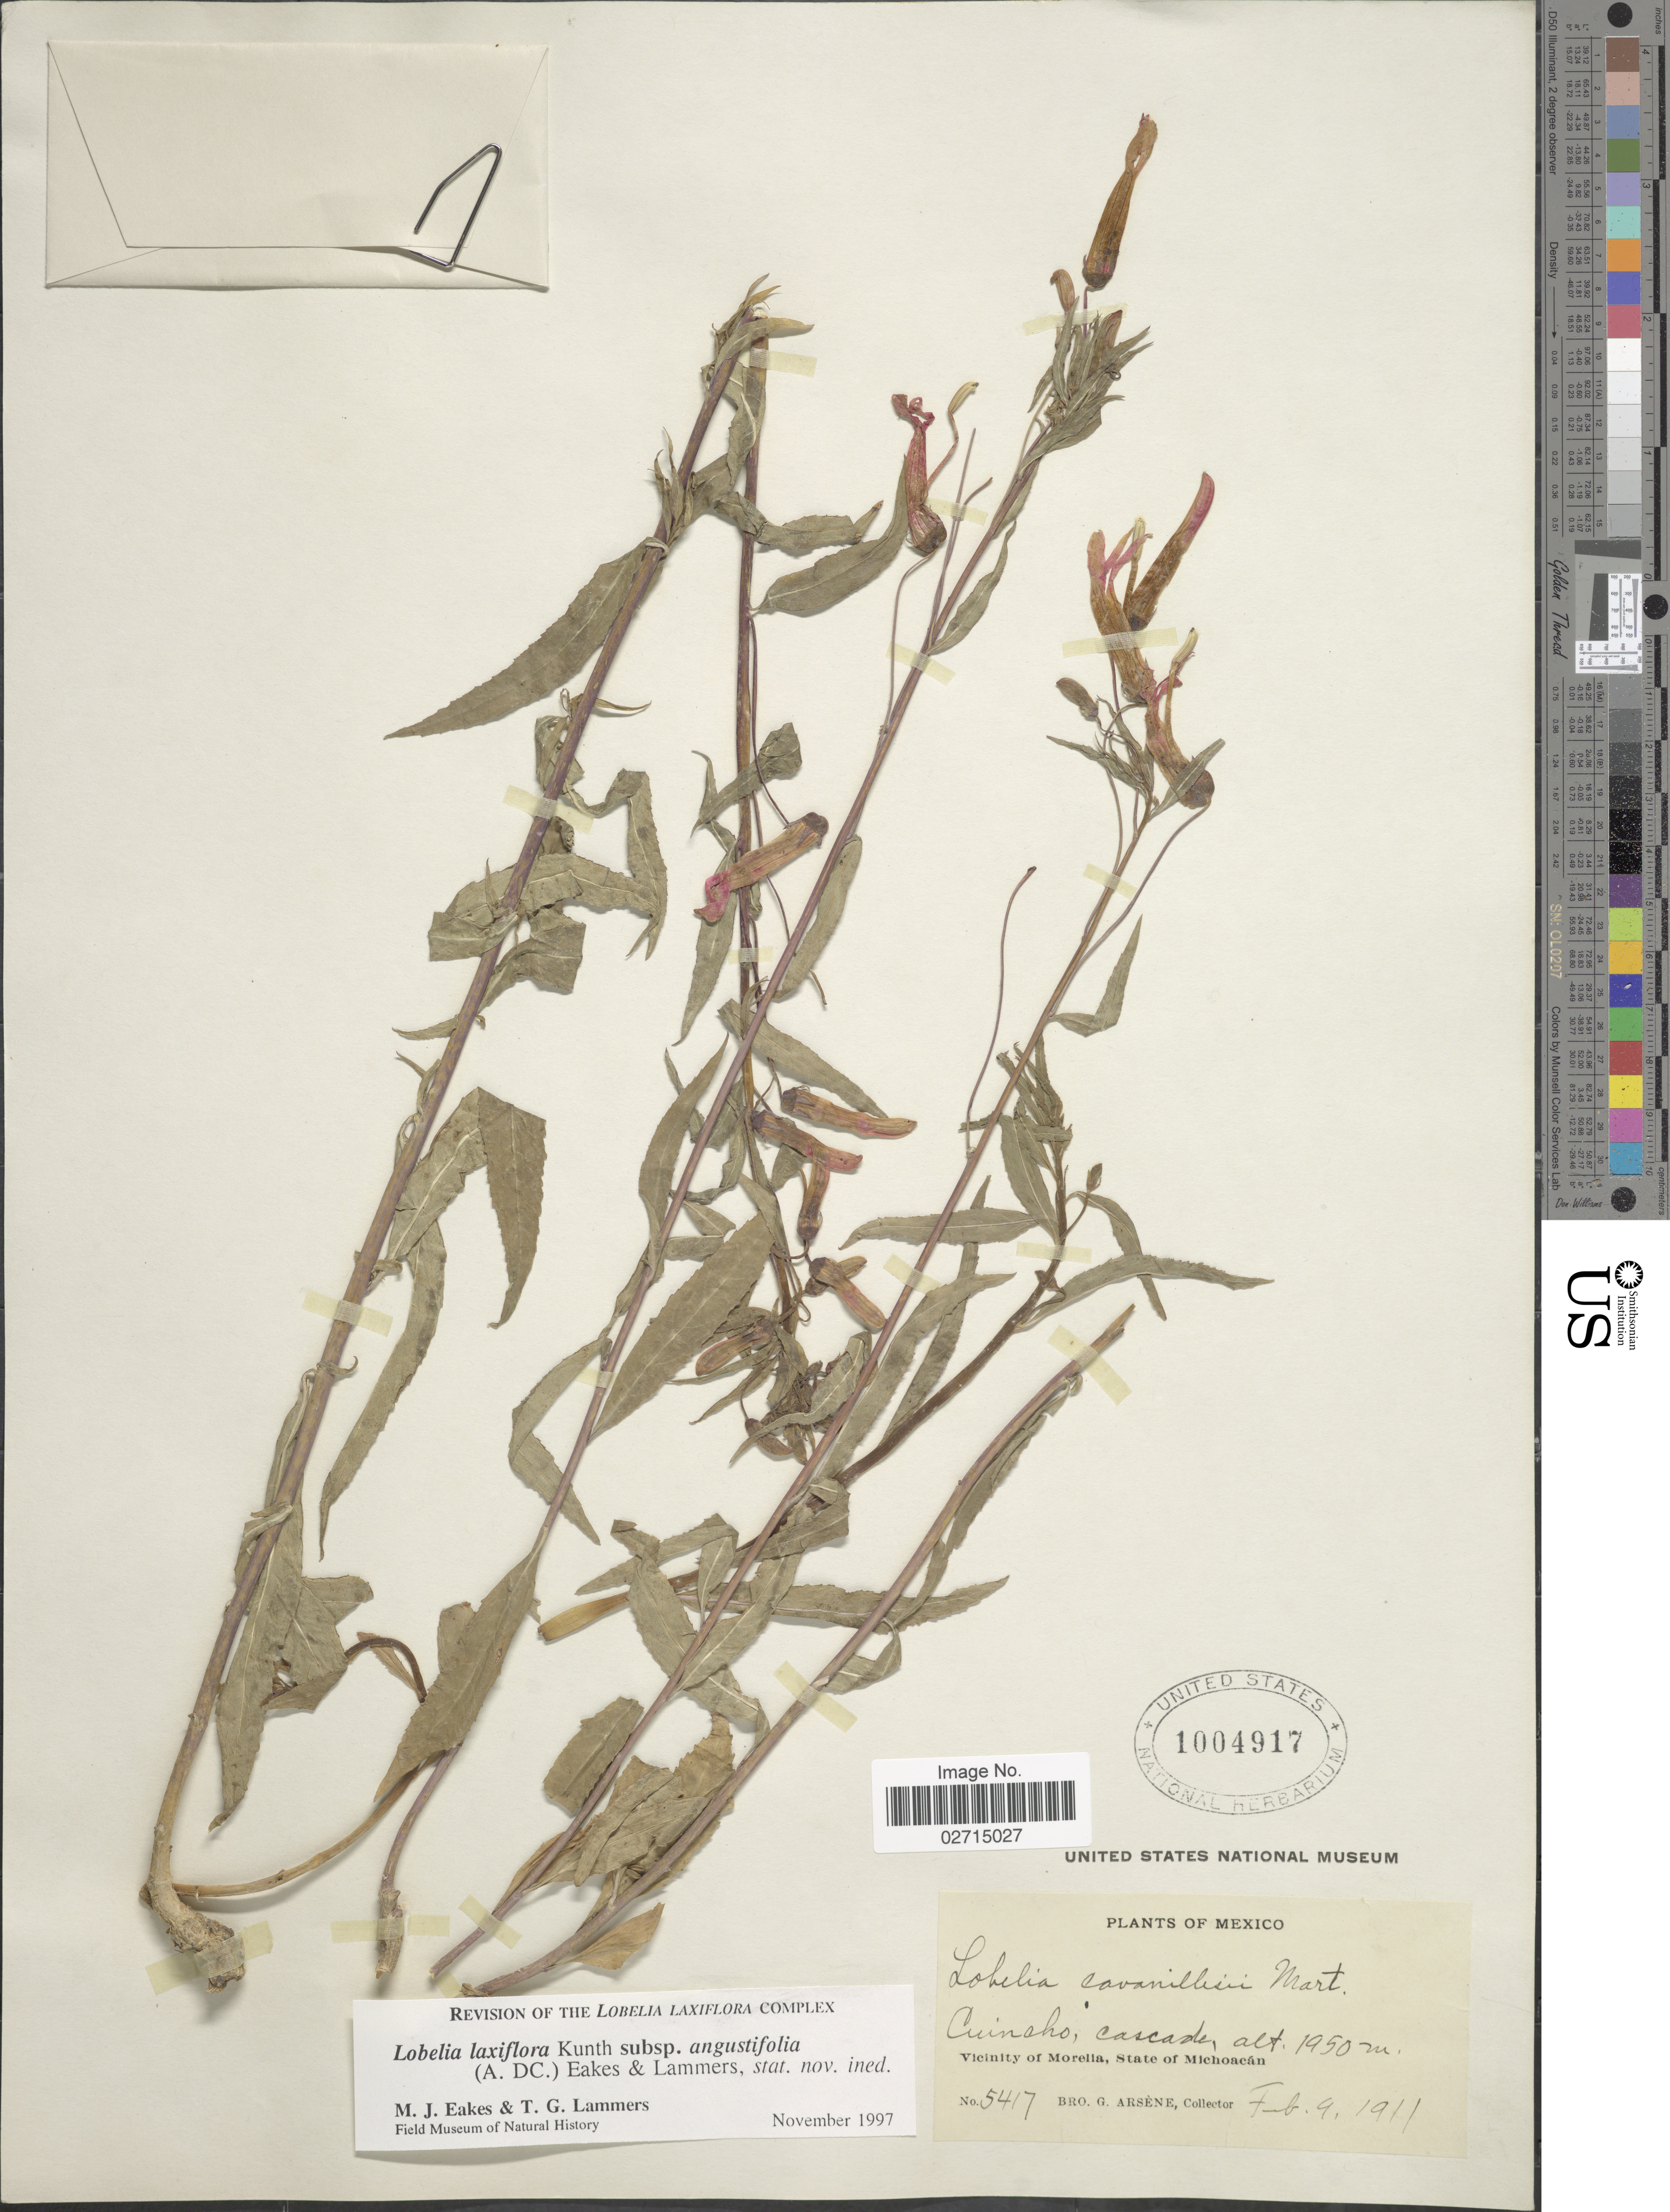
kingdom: Plantae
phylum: Tracheophyta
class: Magnoliopsida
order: Asterales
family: Campanulaceae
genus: Leptocodon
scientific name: Leptocodon laxiflora var. angustifolia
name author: A. DC.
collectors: Bro. G. Arsène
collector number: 5417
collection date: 1911-02-09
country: Mexico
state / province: Michoacán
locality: Cuincho, cascade, Vicinity of Morelia, State of Michoacan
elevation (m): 1950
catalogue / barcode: US 1004917